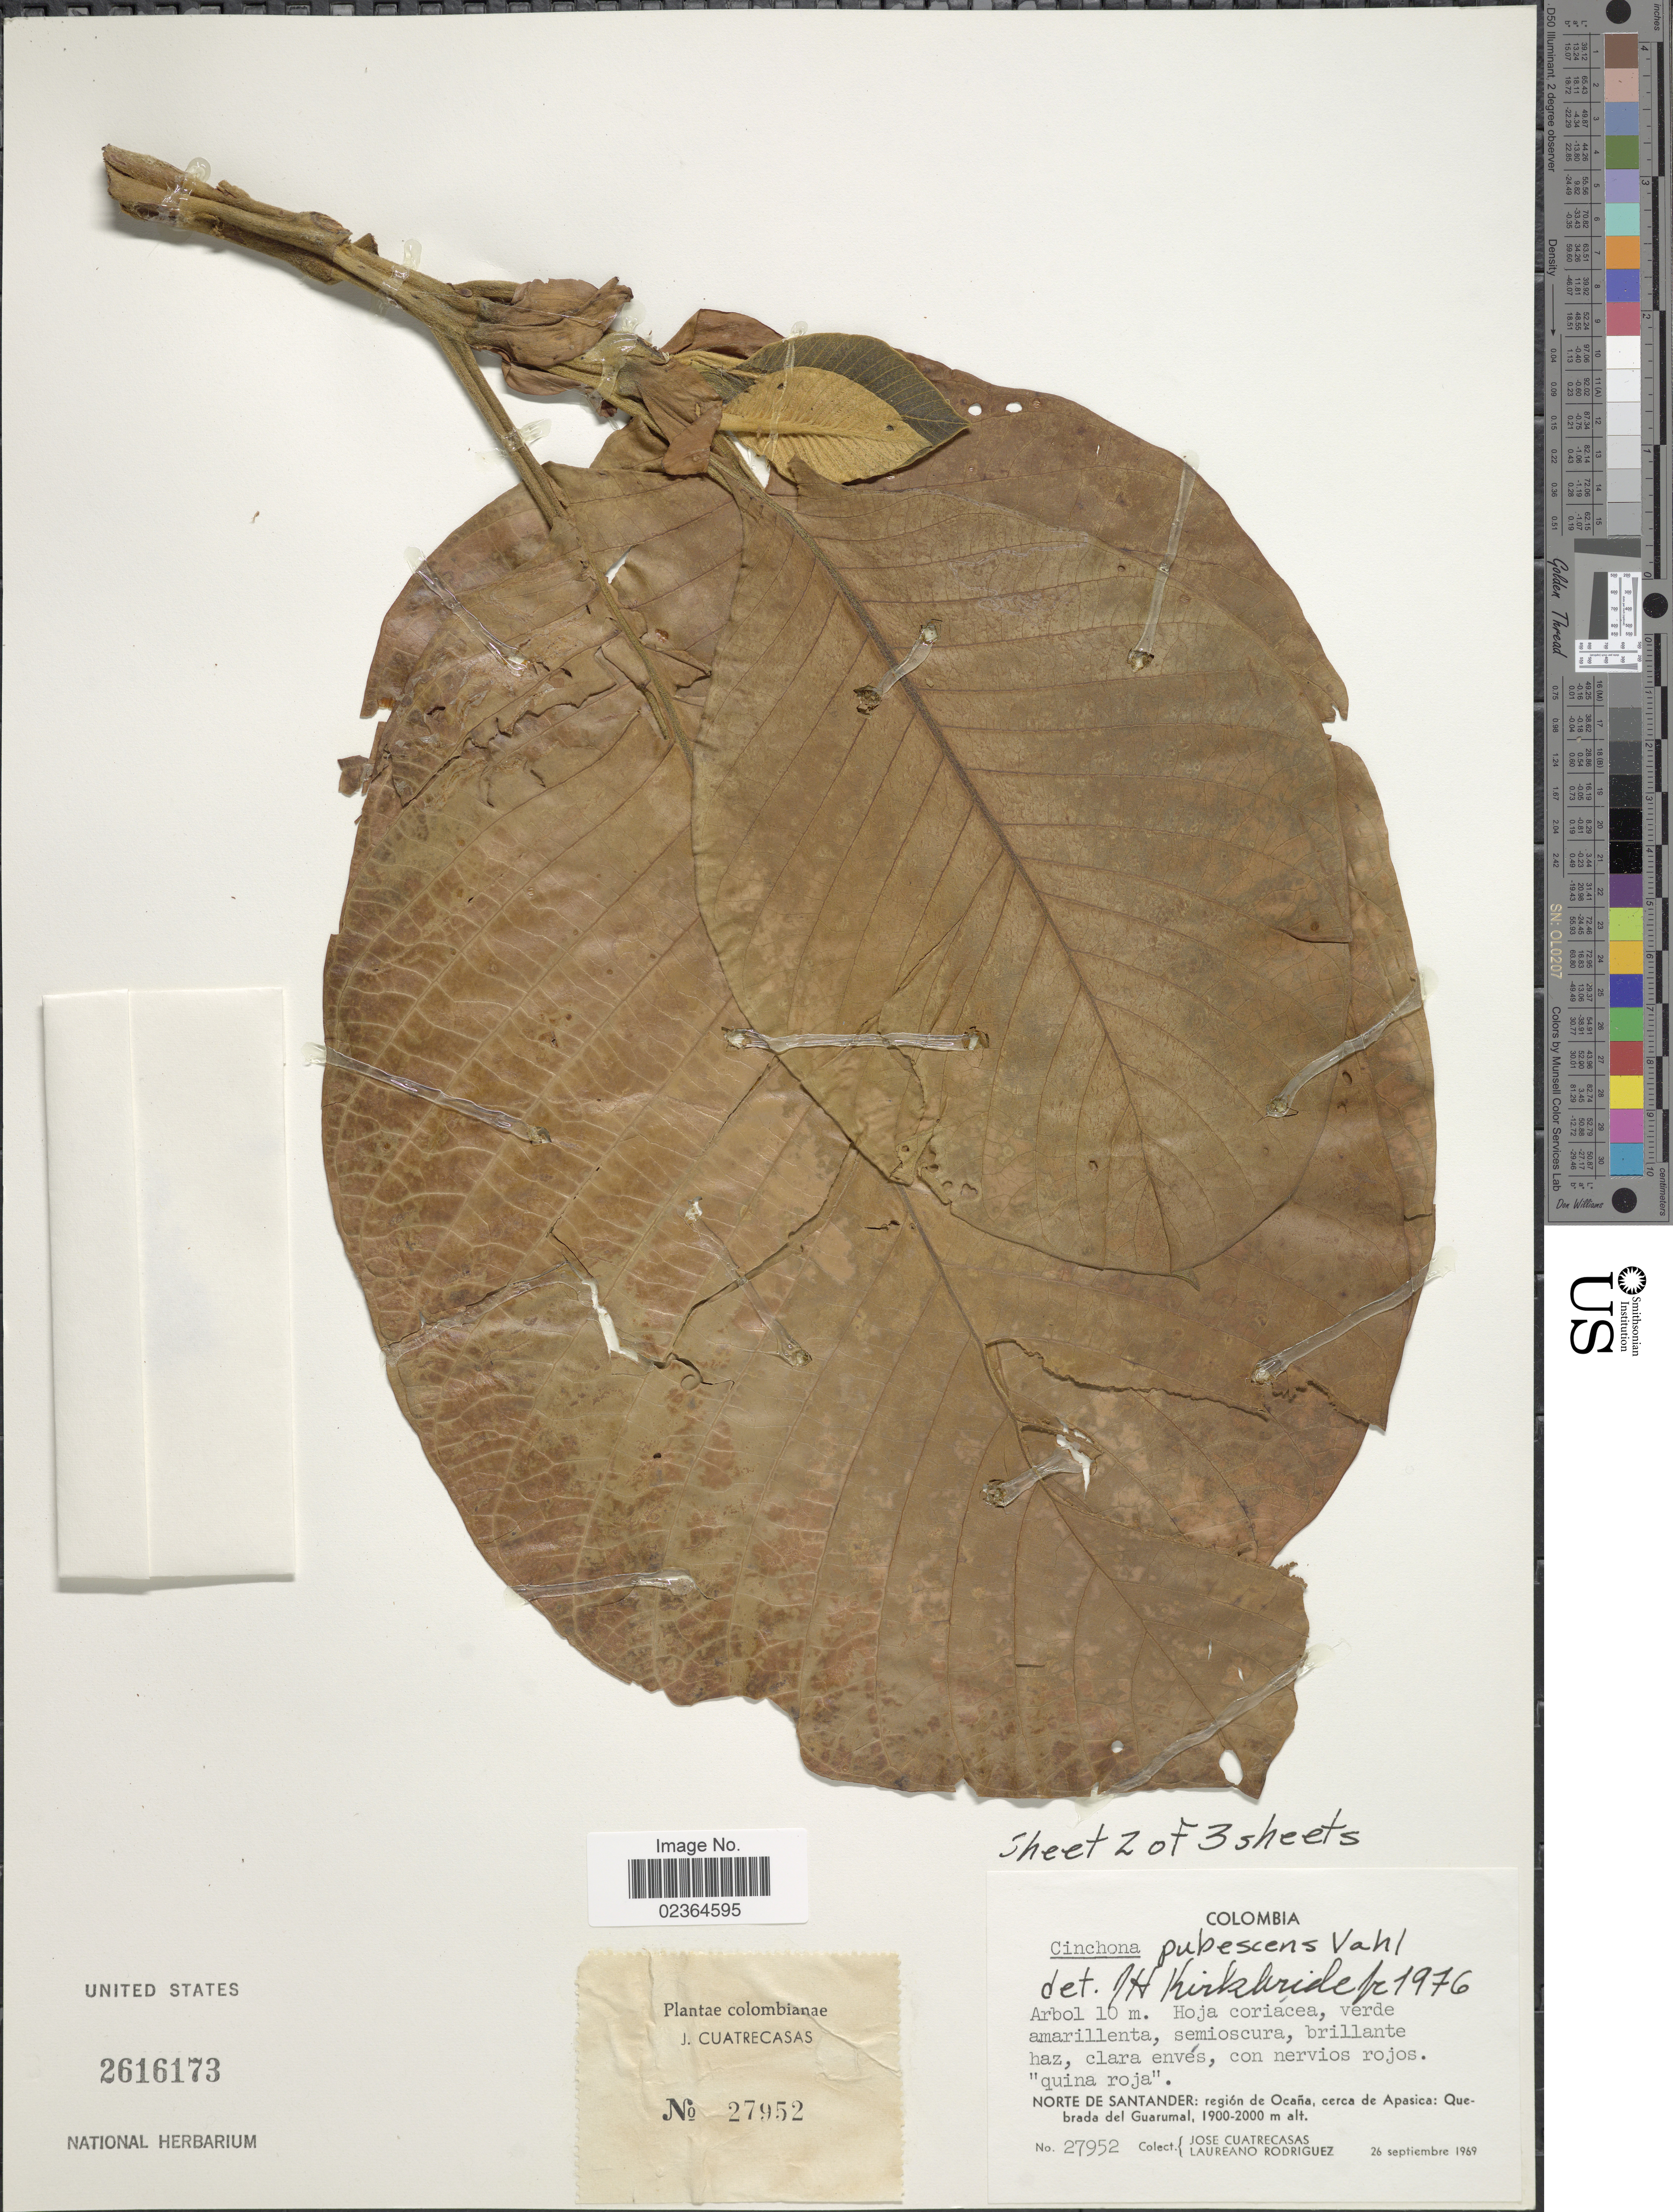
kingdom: Plantae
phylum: Tracheophyta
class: Magnoliopsida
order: Gentianales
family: Rubiaceae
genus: Cinchona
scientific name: Cinchona pubescens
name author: Vahl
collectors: J. Cuatrecasas & L. Rodriguez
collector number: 27952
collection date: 1969-09-26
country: Colombia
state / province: Norte de Santander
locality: Región de Ocaña, cerca de Apasica: Quebrada del Guarumal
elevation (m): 1900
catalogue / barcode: US 2616173